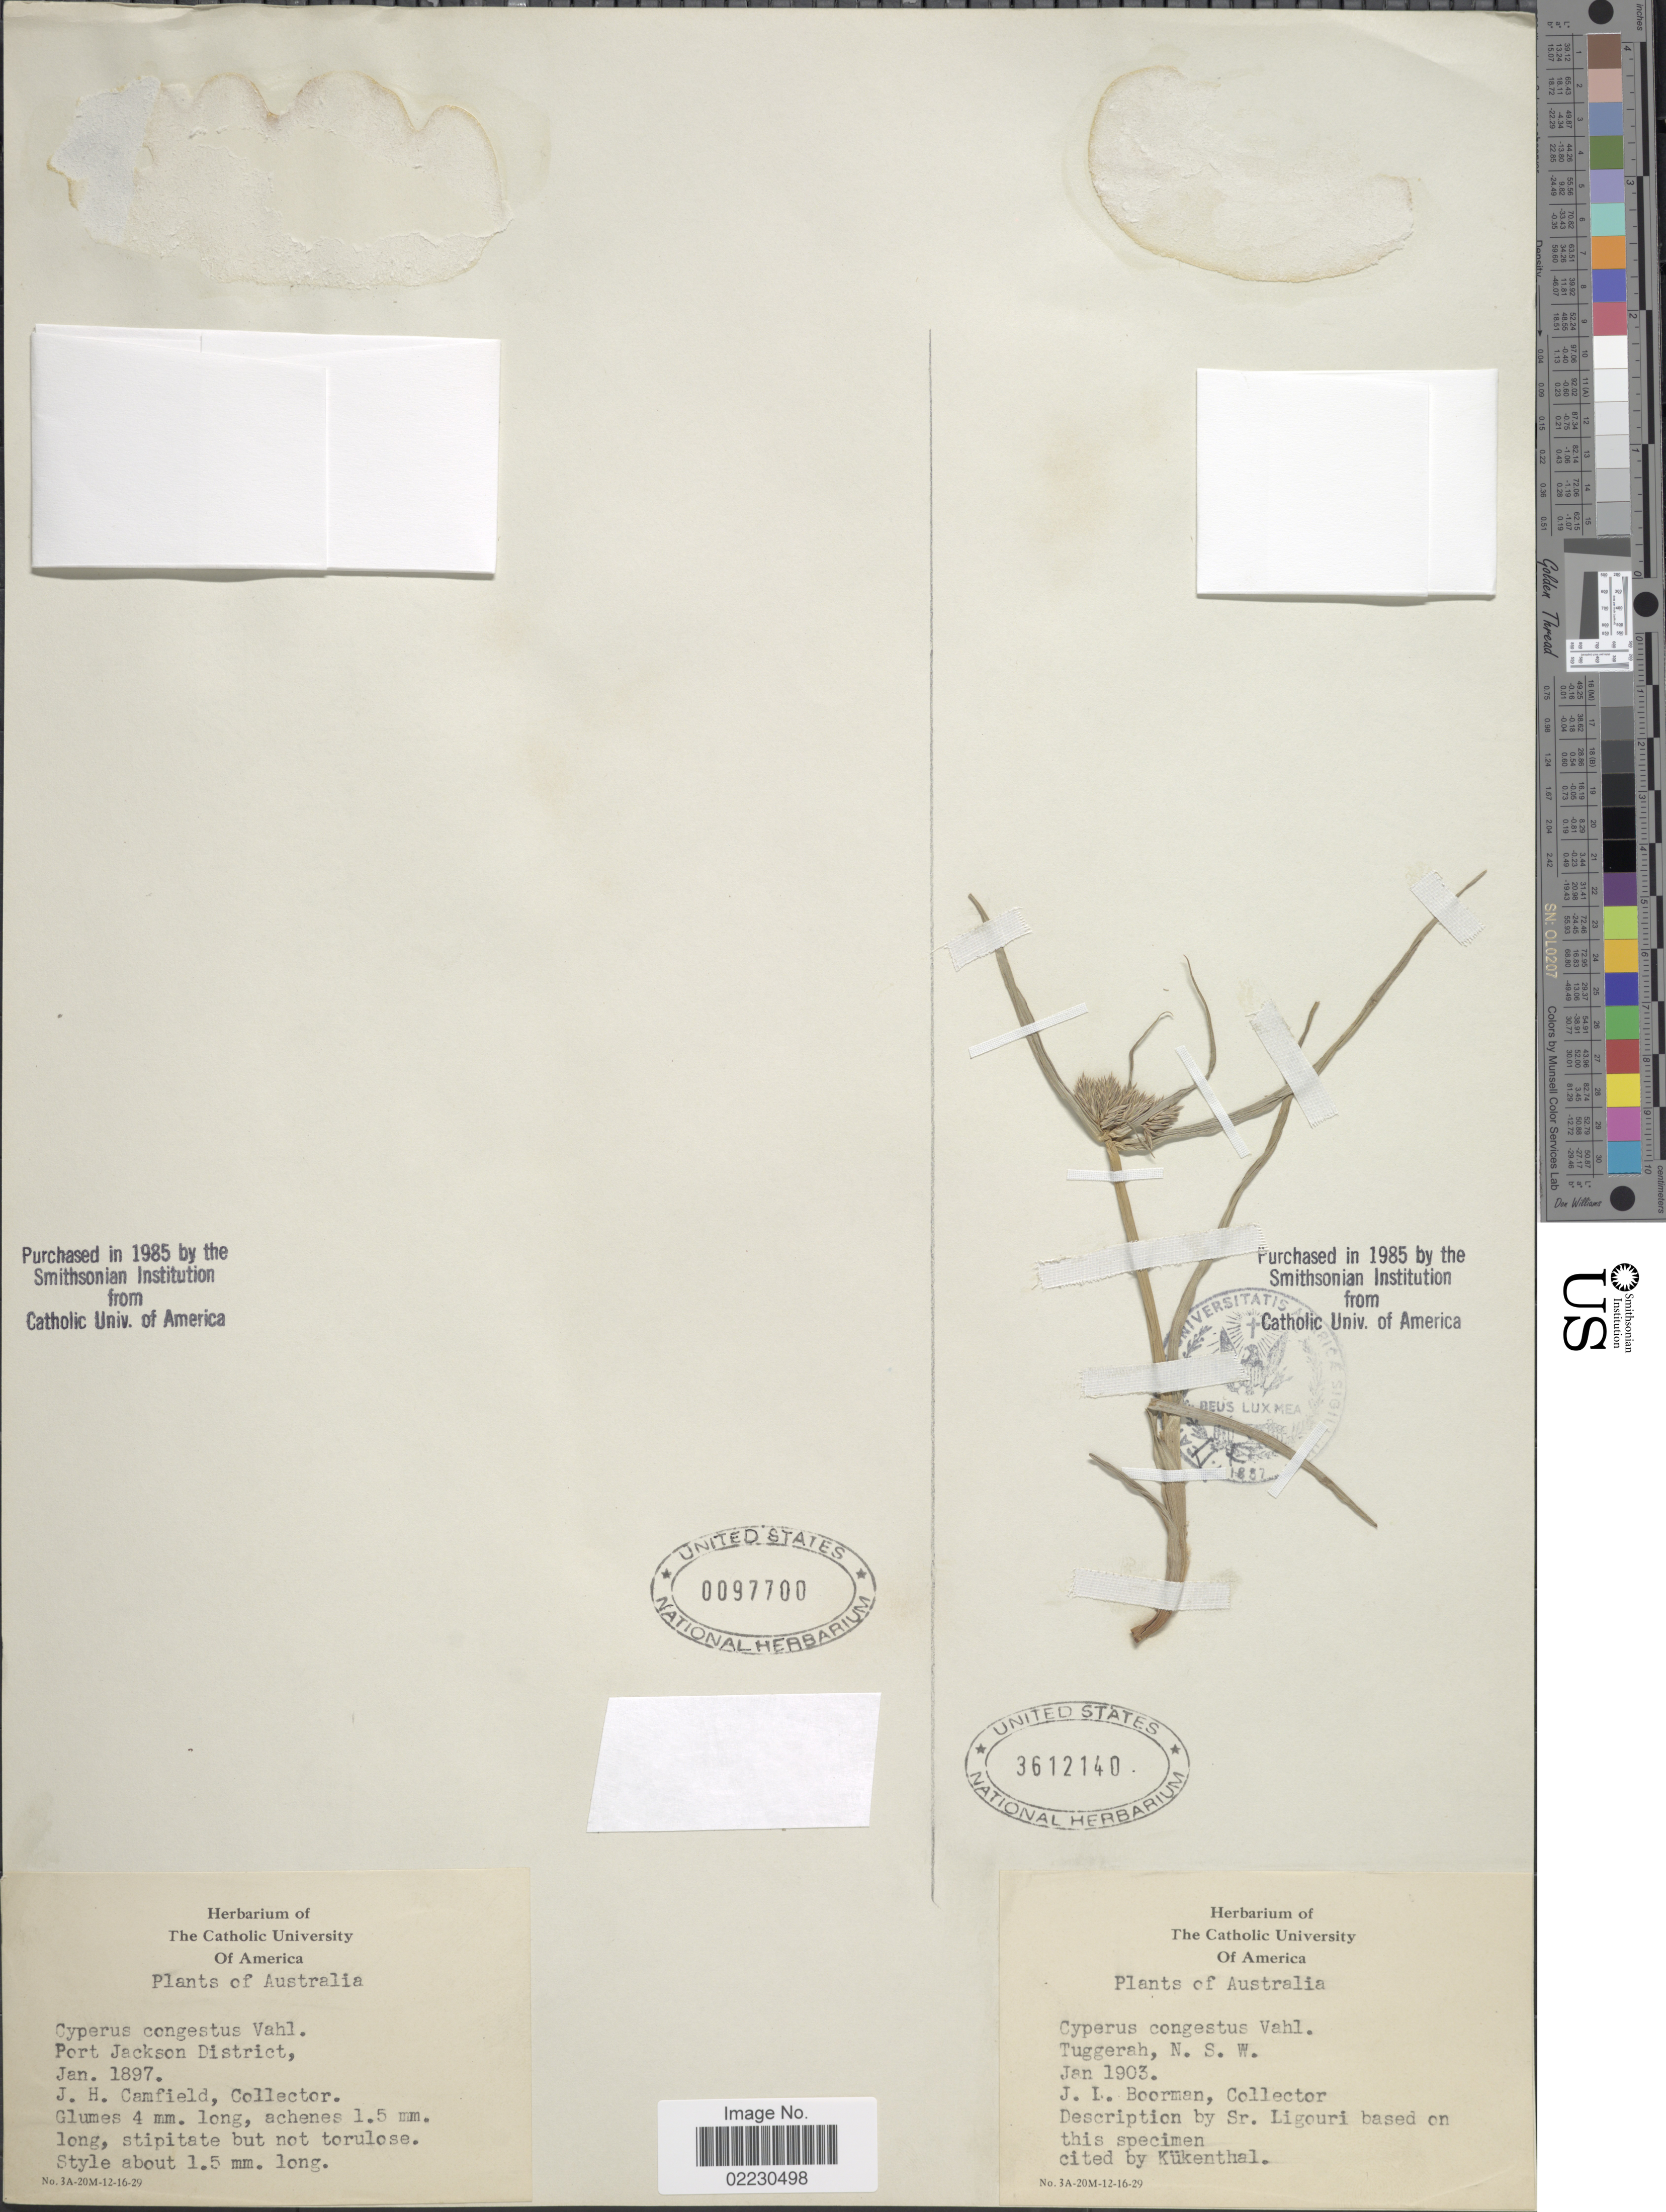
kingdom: Plantae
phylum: Tracheophyta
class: Liliopsida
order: Poales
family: Cyperaceae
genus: Cyperus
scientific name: Cyperus congestus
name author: Vahl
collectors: J. Boorman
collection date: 1903-01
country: Australia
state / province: New South Wales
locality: Tuggerah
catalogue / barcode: US 3612140-2